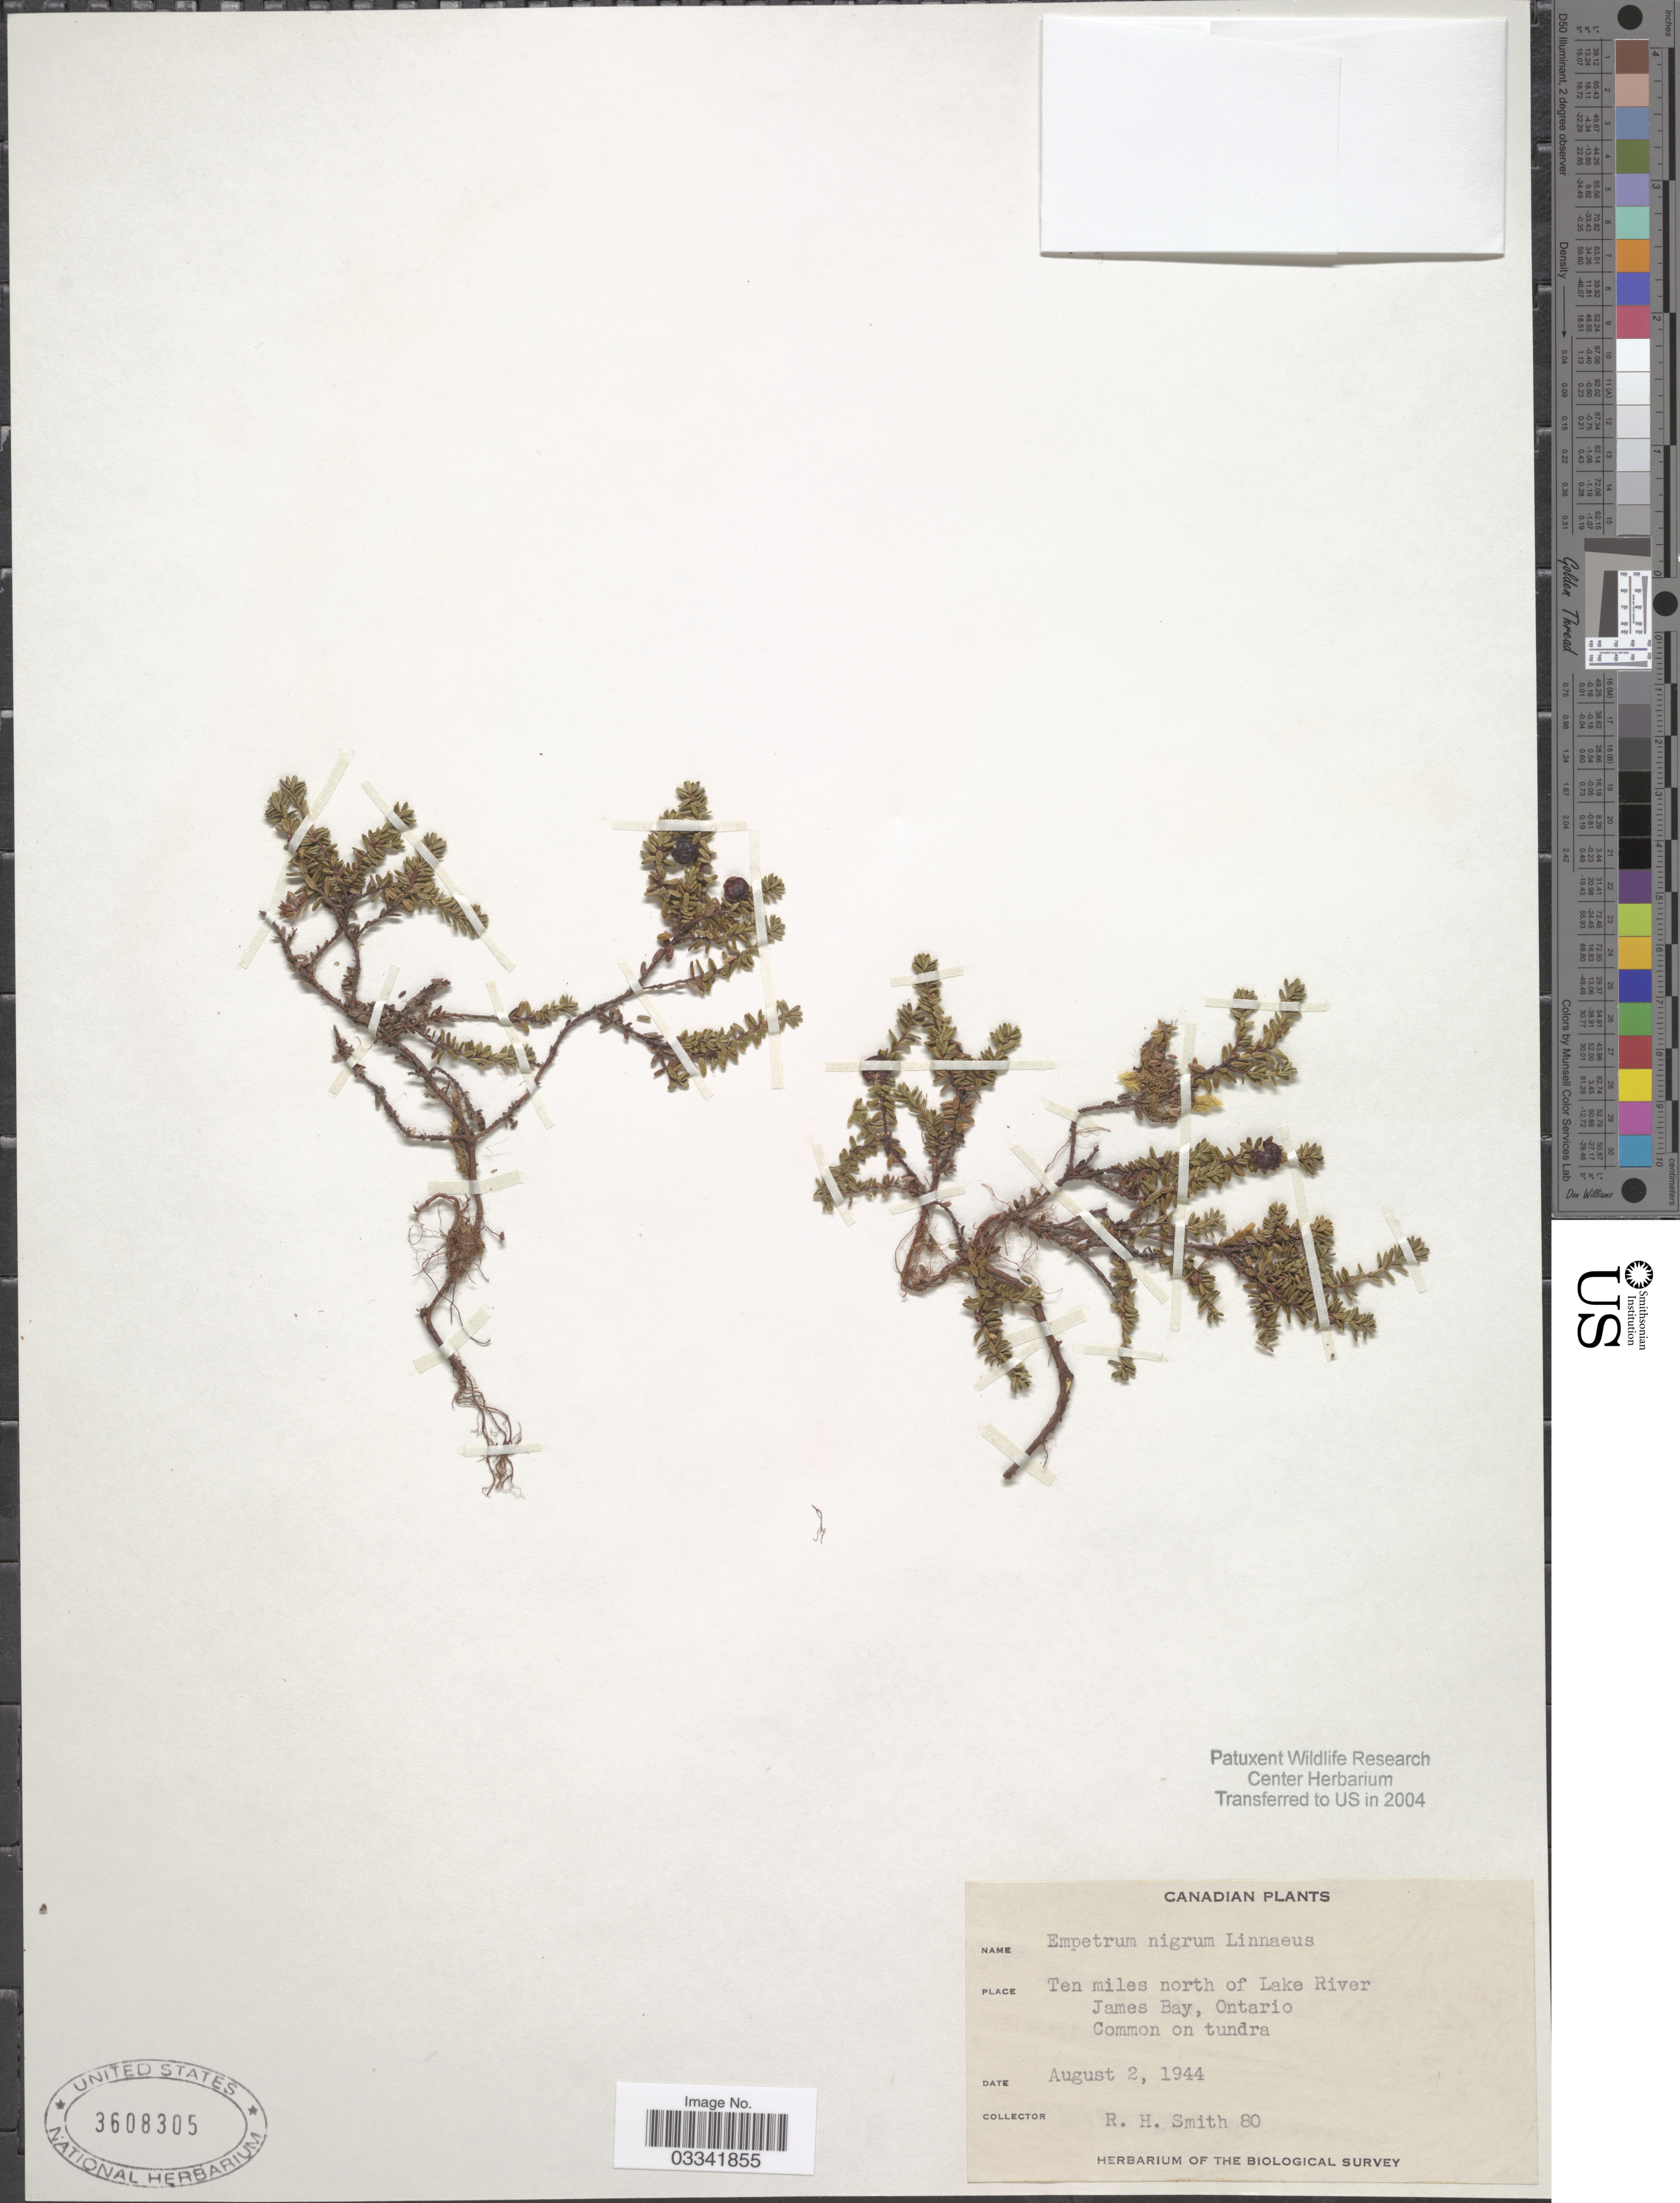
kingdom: Plantae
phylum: Tracheophyta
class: Magnoliopsida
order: Ericales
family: Ericaceae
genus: Empetrum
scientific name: Empetrum nigrum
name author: L.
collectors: R. H. Smith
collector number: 80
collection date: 1944-08-02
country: Canada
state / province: Ontario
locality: Ten miles north of Lake River, James Bay.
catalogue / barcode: US 3608305